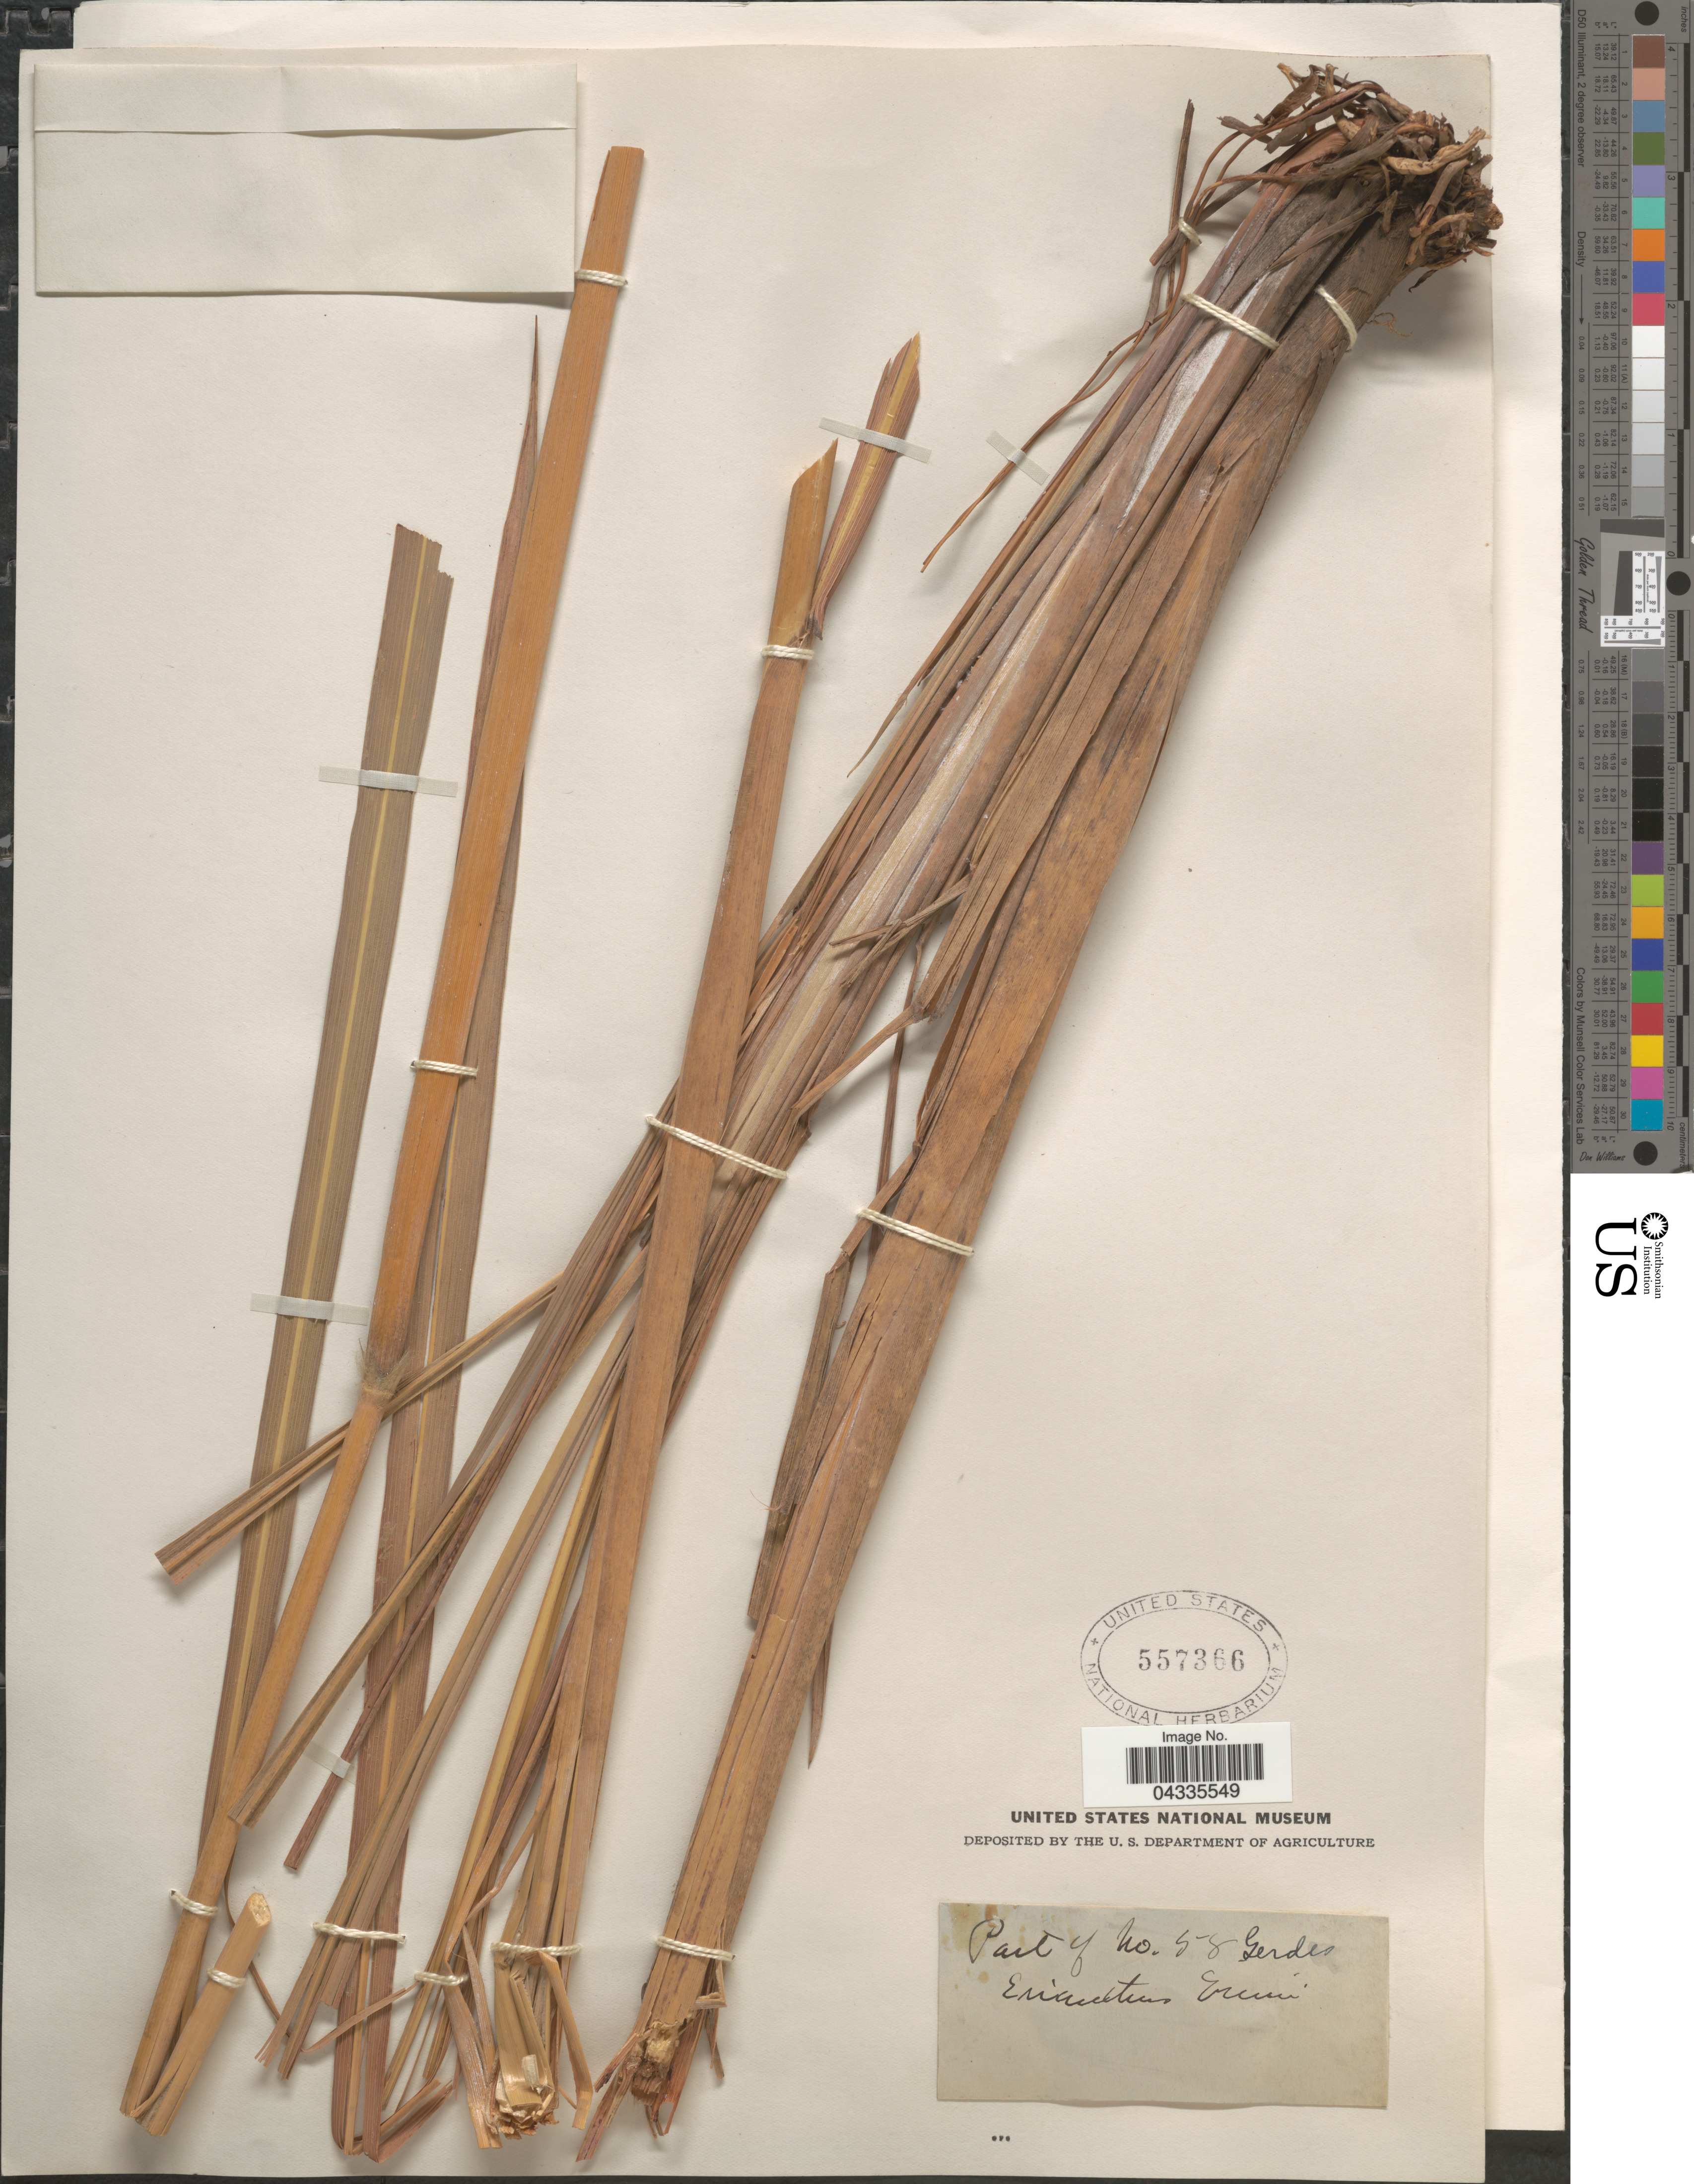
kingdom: Plantae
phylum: Tracheophyta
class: Liliopsida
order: Poales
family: Poaceae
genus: Erianthus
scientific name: Erianthus trinii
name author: Hack.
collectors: Gerdes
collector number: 58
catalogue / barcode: US 557366